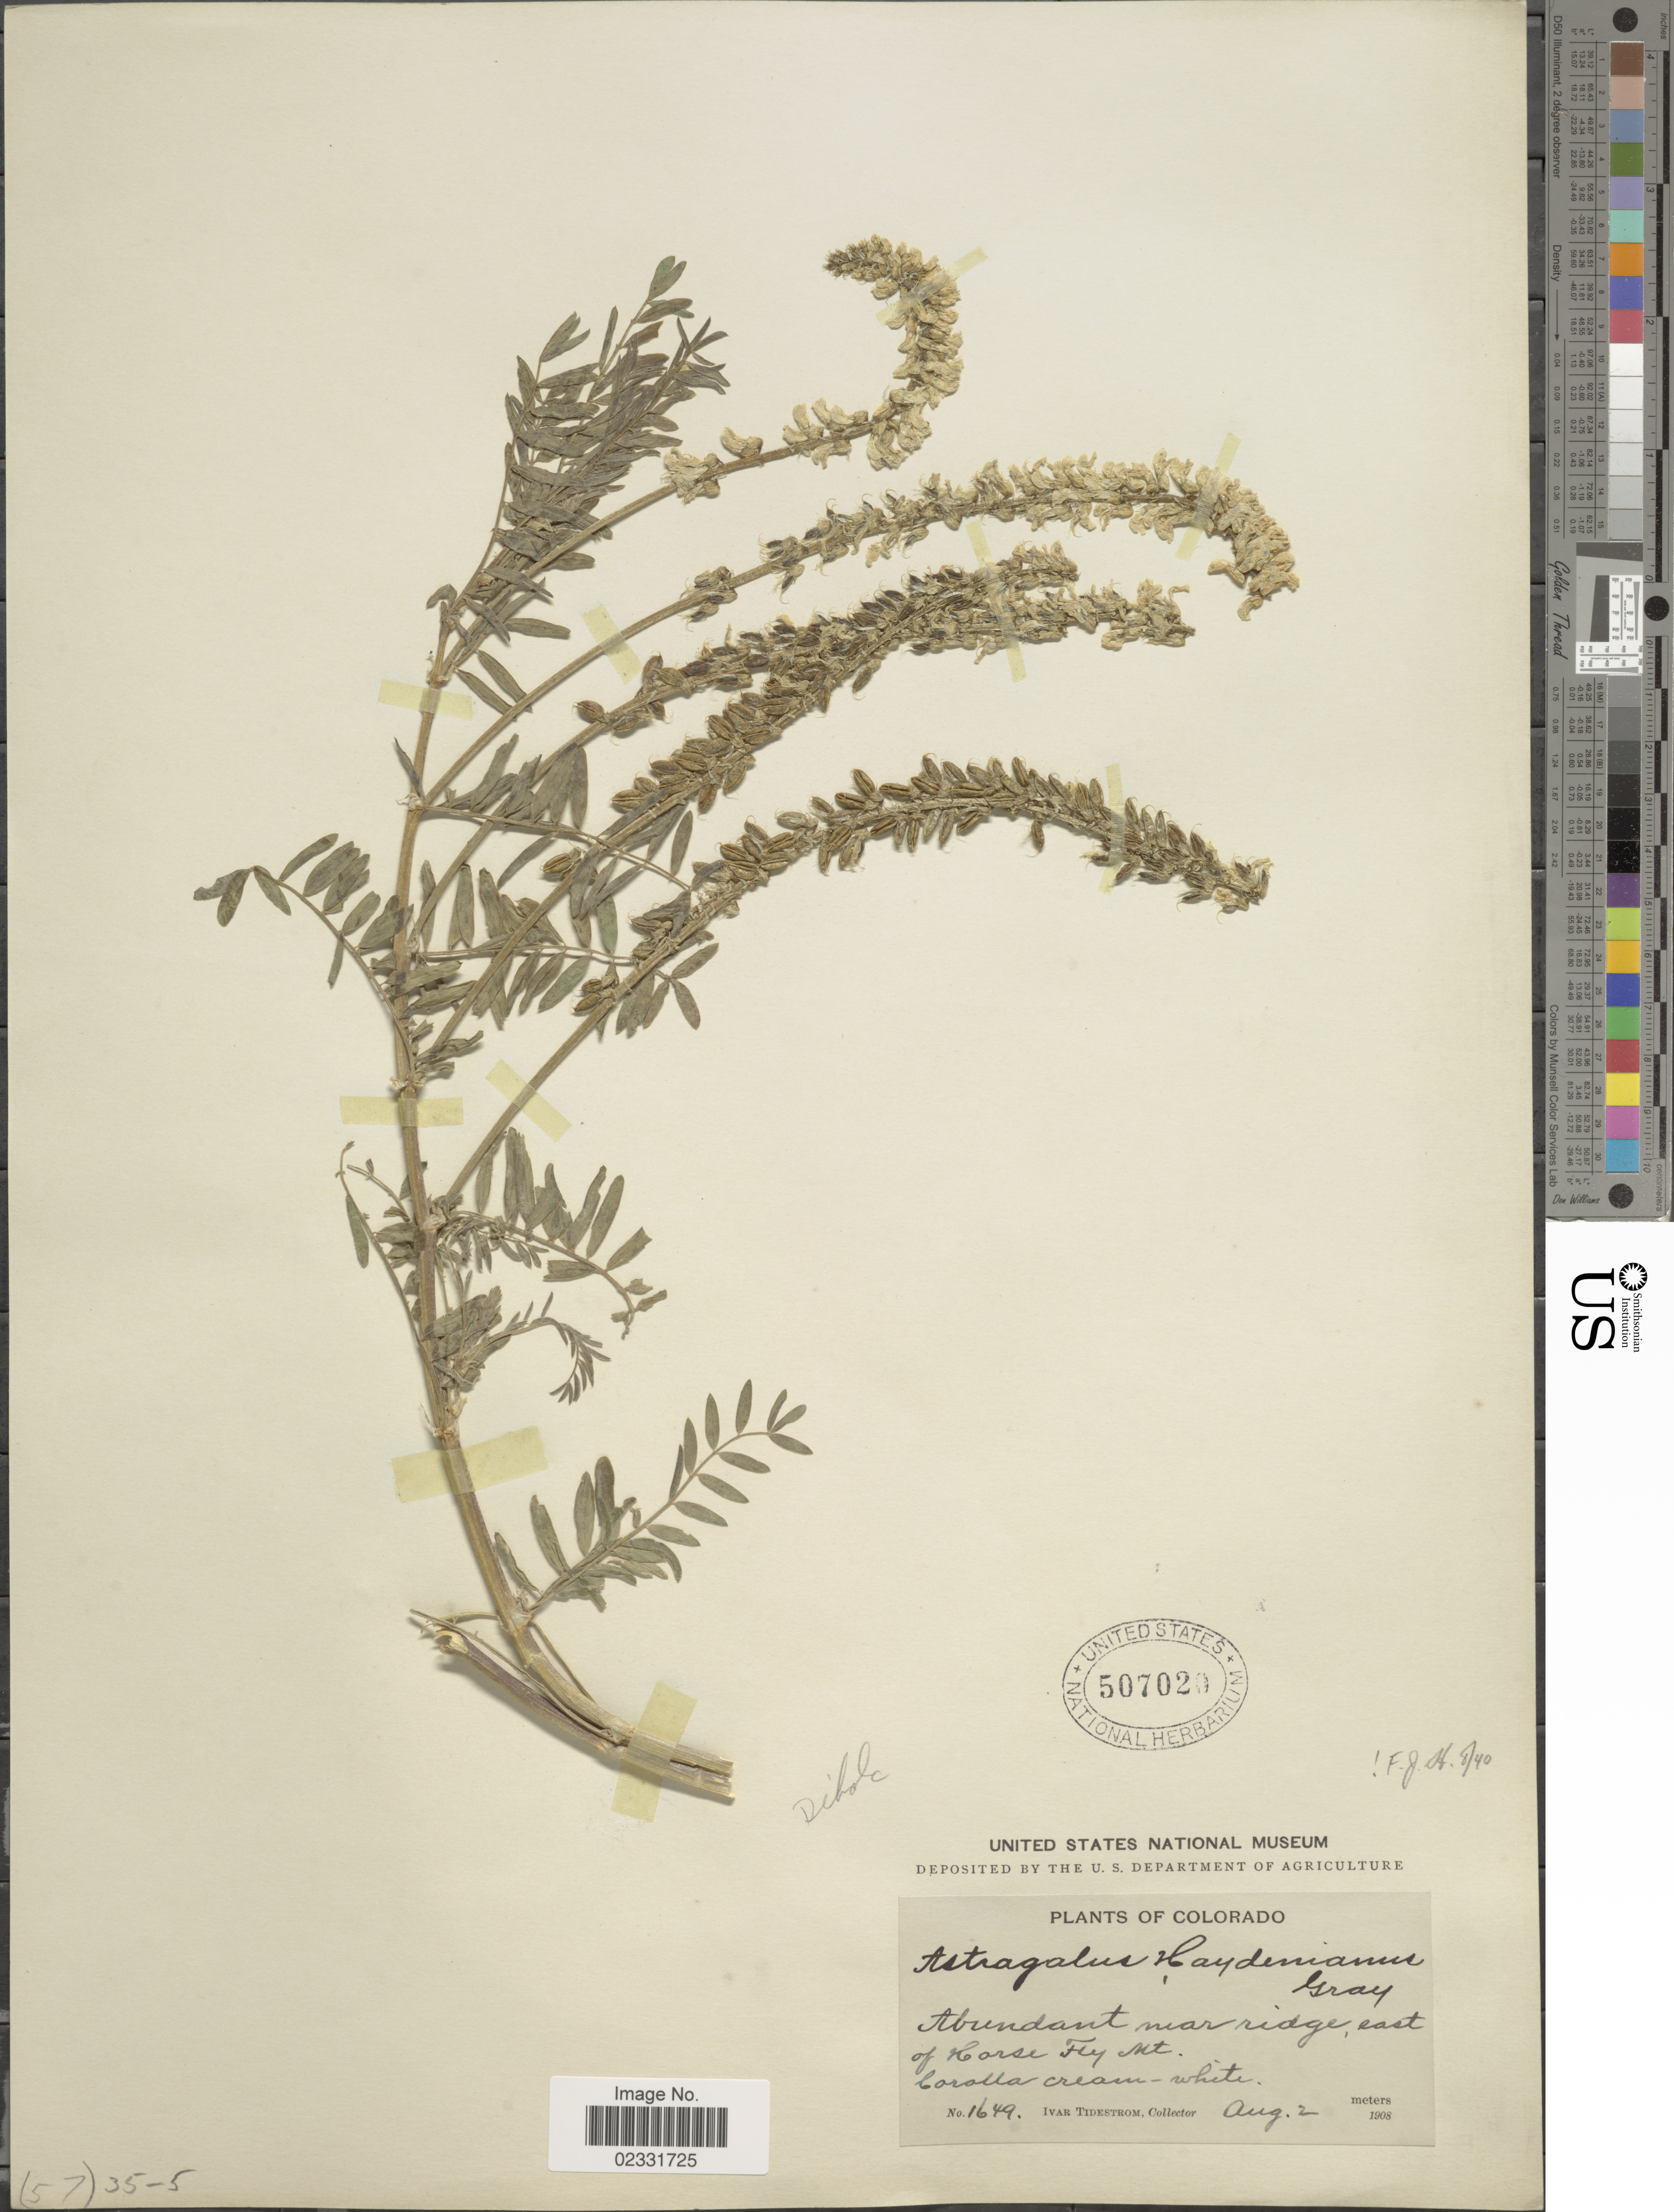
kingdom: Plantae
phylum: Tracheophyta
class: Magnoliopsida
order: Fabales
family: Fabaceae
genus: Astragalus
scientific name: Astragalus haydenianus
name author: A. Gray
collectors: I. F. Tidestrom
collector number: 1649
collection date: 1908-08-02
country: United States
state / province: Colorado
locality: Near ridge, east of Horse Fly Mt.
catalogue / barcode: US 507020